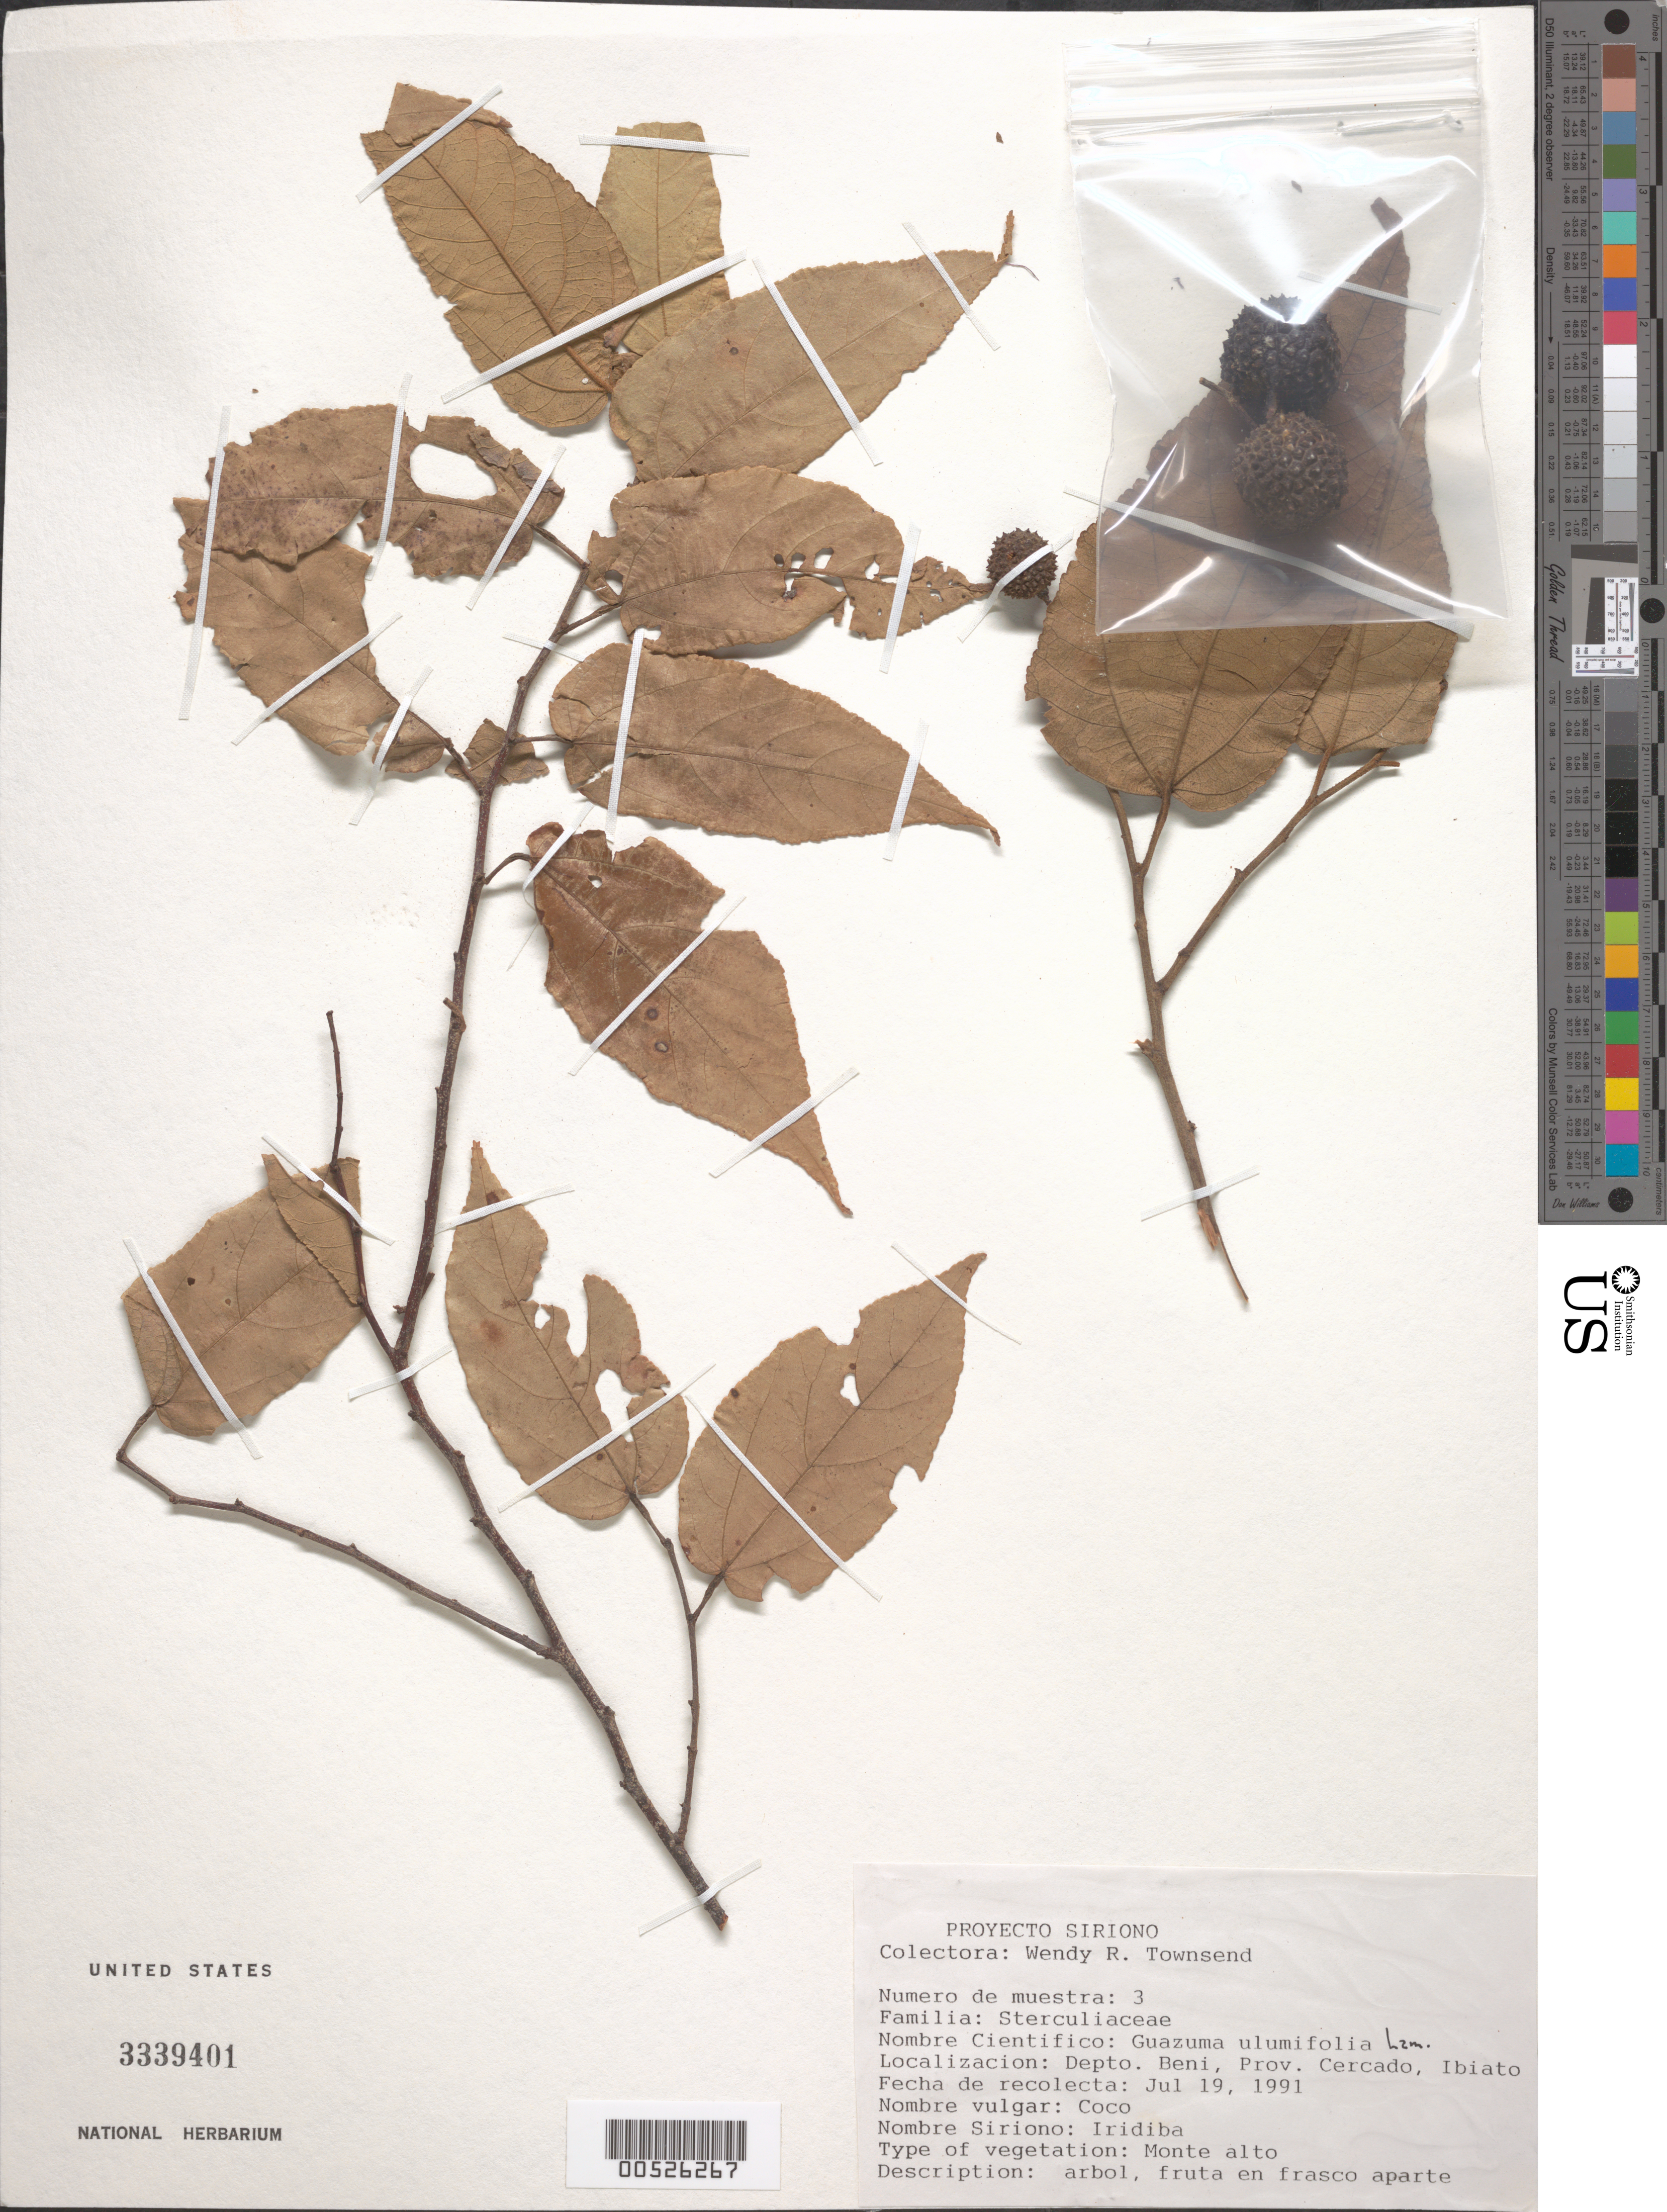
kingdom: Plantae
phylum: Tracheophyta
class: Magnoliopsida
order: Malvales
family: Malvaceae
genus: Guazuma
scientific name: Guazuma ulmifolia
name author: Lam.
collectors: W. R. Townsend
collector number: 3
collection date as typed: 19 Jul 1991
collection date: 1991-07-19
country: Bolivia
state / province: Beni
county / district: Cercado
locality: Ibiato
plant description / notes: Common name: Coco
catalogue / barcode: US 3339401